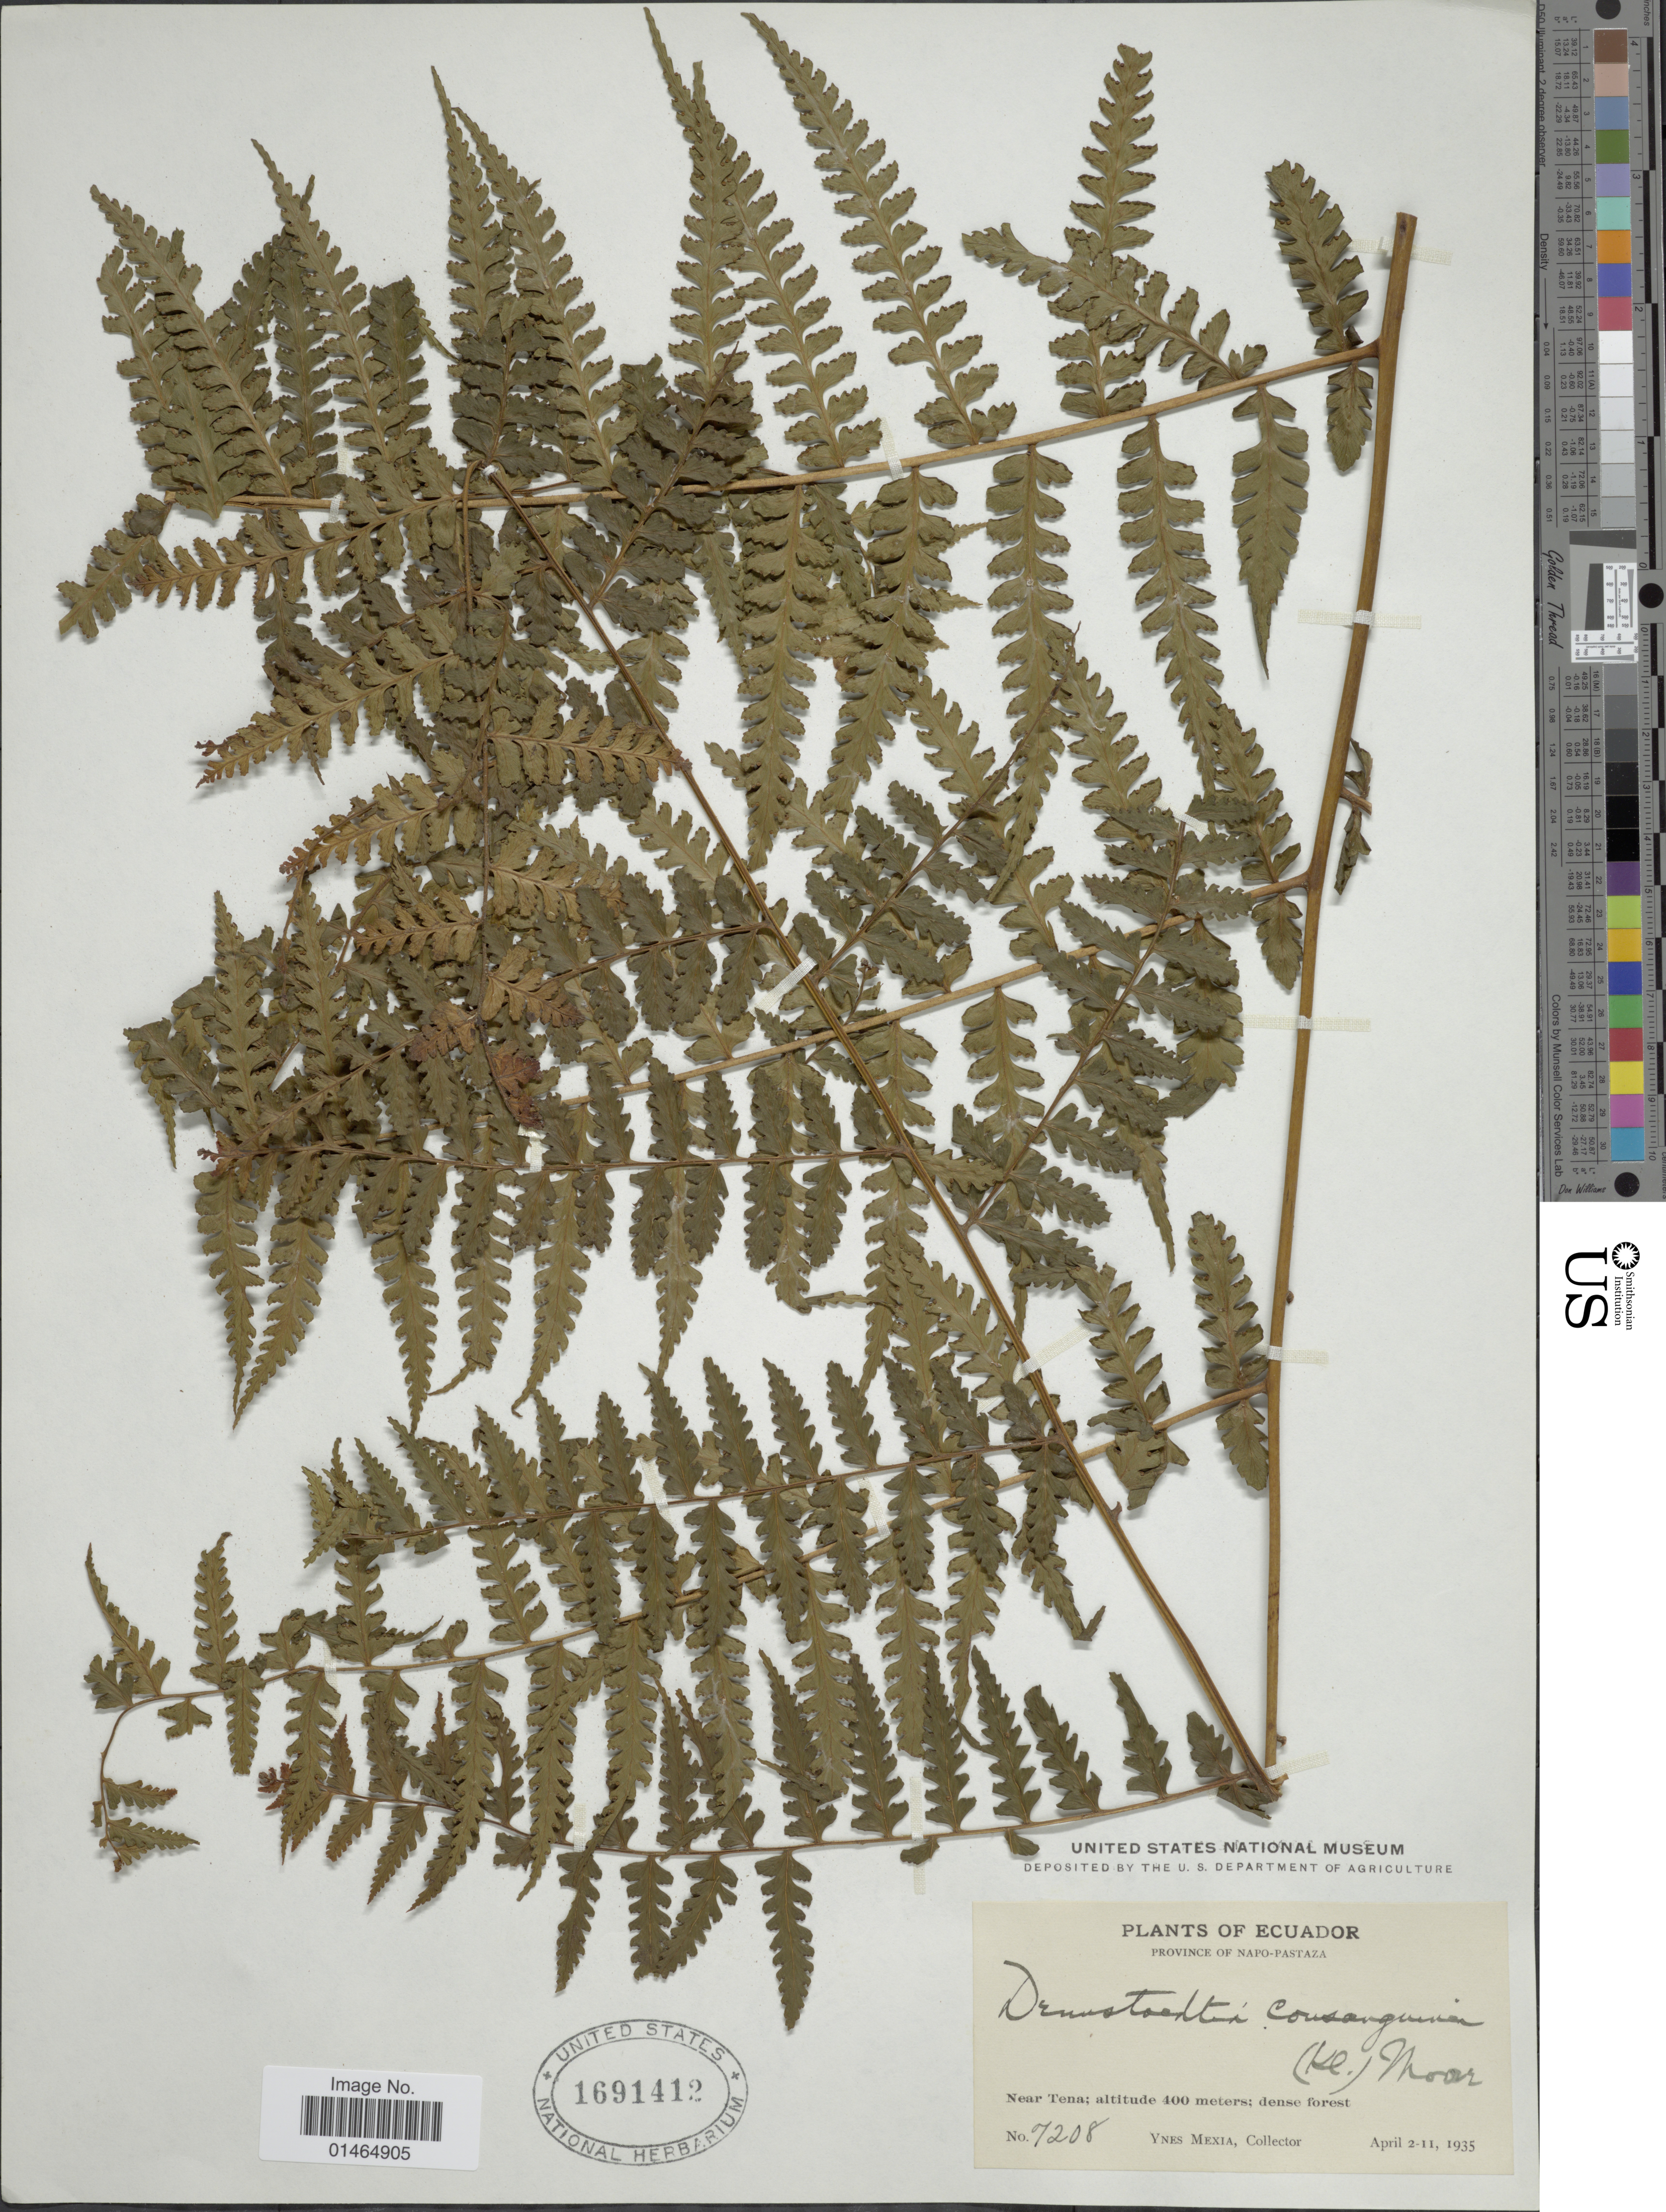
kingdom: Plantae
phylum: Tracheophyta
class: Polypodiopsida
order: Polypodiales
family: Dennstaedtiaceae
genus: Dennstaedtia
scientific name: Dennstaedtia obtusifolia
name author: (Willd.) T. Moore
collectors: Y. Mexia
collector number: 7208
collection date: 1935-04-02/1935-04-11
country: Ecuador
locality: Province of Napo-Pastaza. Near Tena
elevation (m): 400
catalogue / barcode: US 1691412